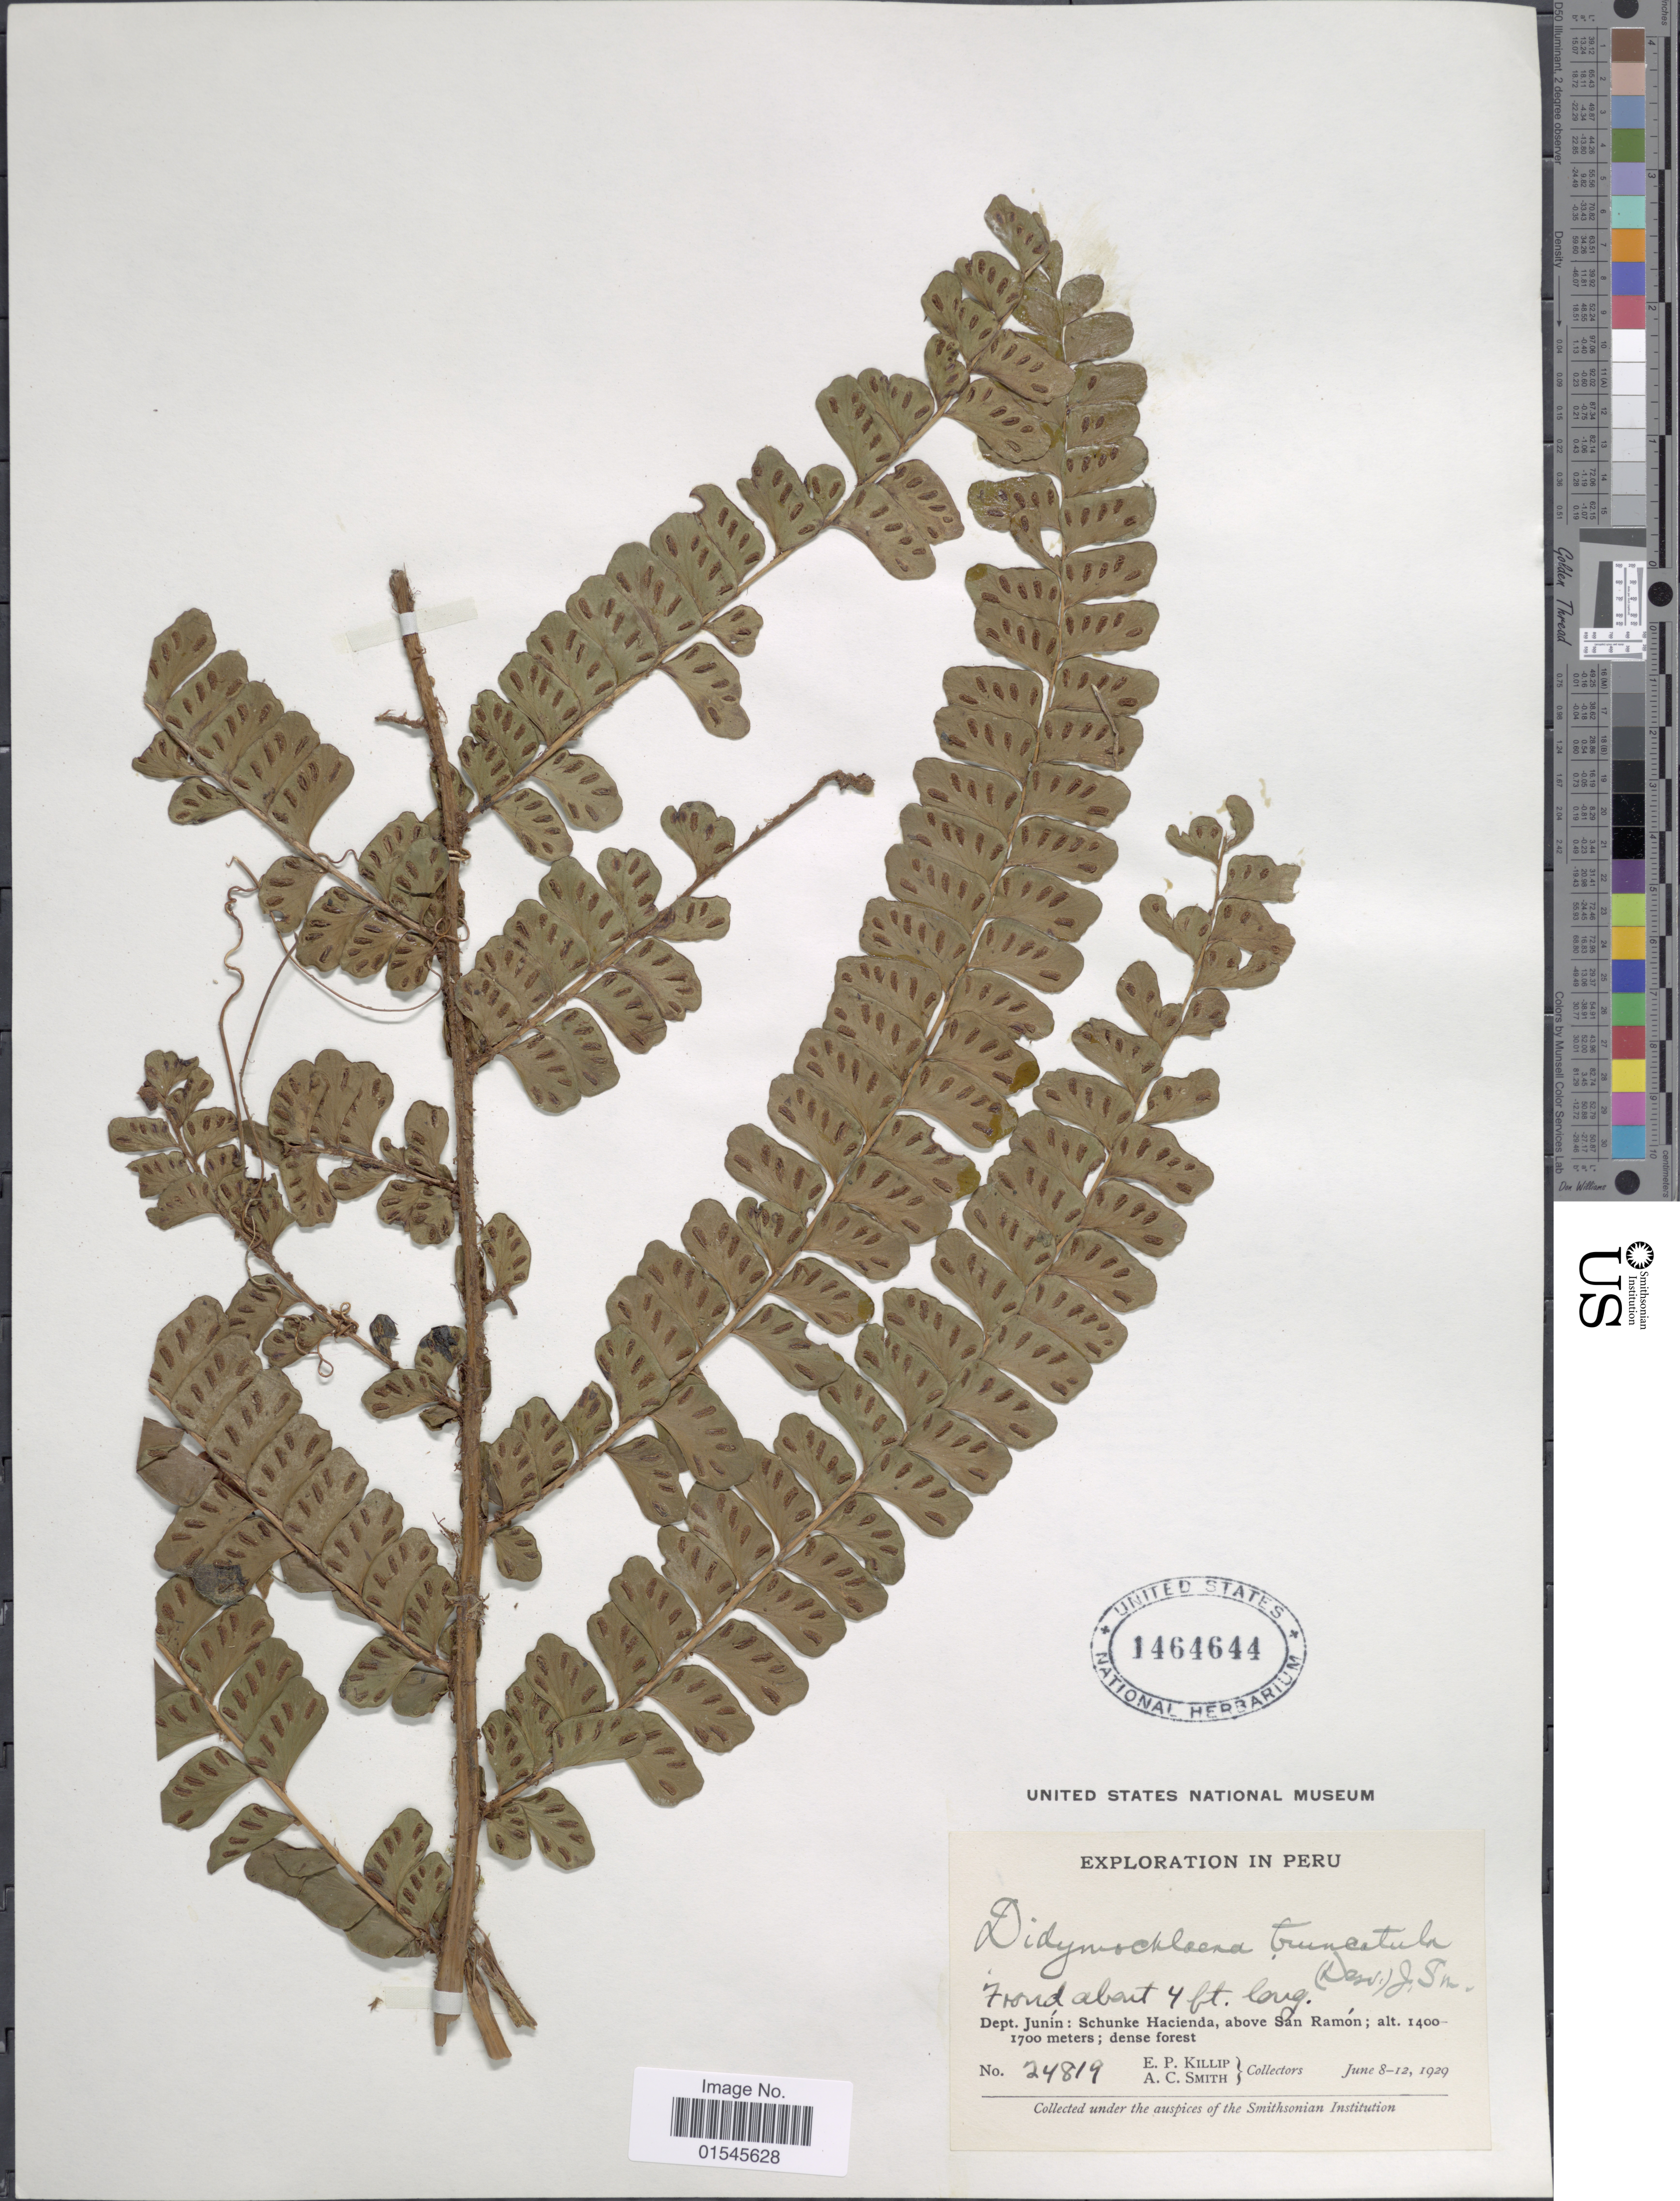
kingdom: Plantae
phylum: Tracheophyta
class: Polypodiopsida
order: Polypodiales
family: Didymochlaenaceae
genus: Didymochlaena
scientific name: Didymochlaena truncatula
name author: (Sw.) J. Sm.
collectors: E. P. Killip & A. C. Smith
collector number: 24819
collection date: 1929-06-08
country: Peru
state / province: Junín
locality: Dept, Junín: Schunke Hacienda, above San Ramón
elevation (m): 1400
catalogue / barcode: US 1464644